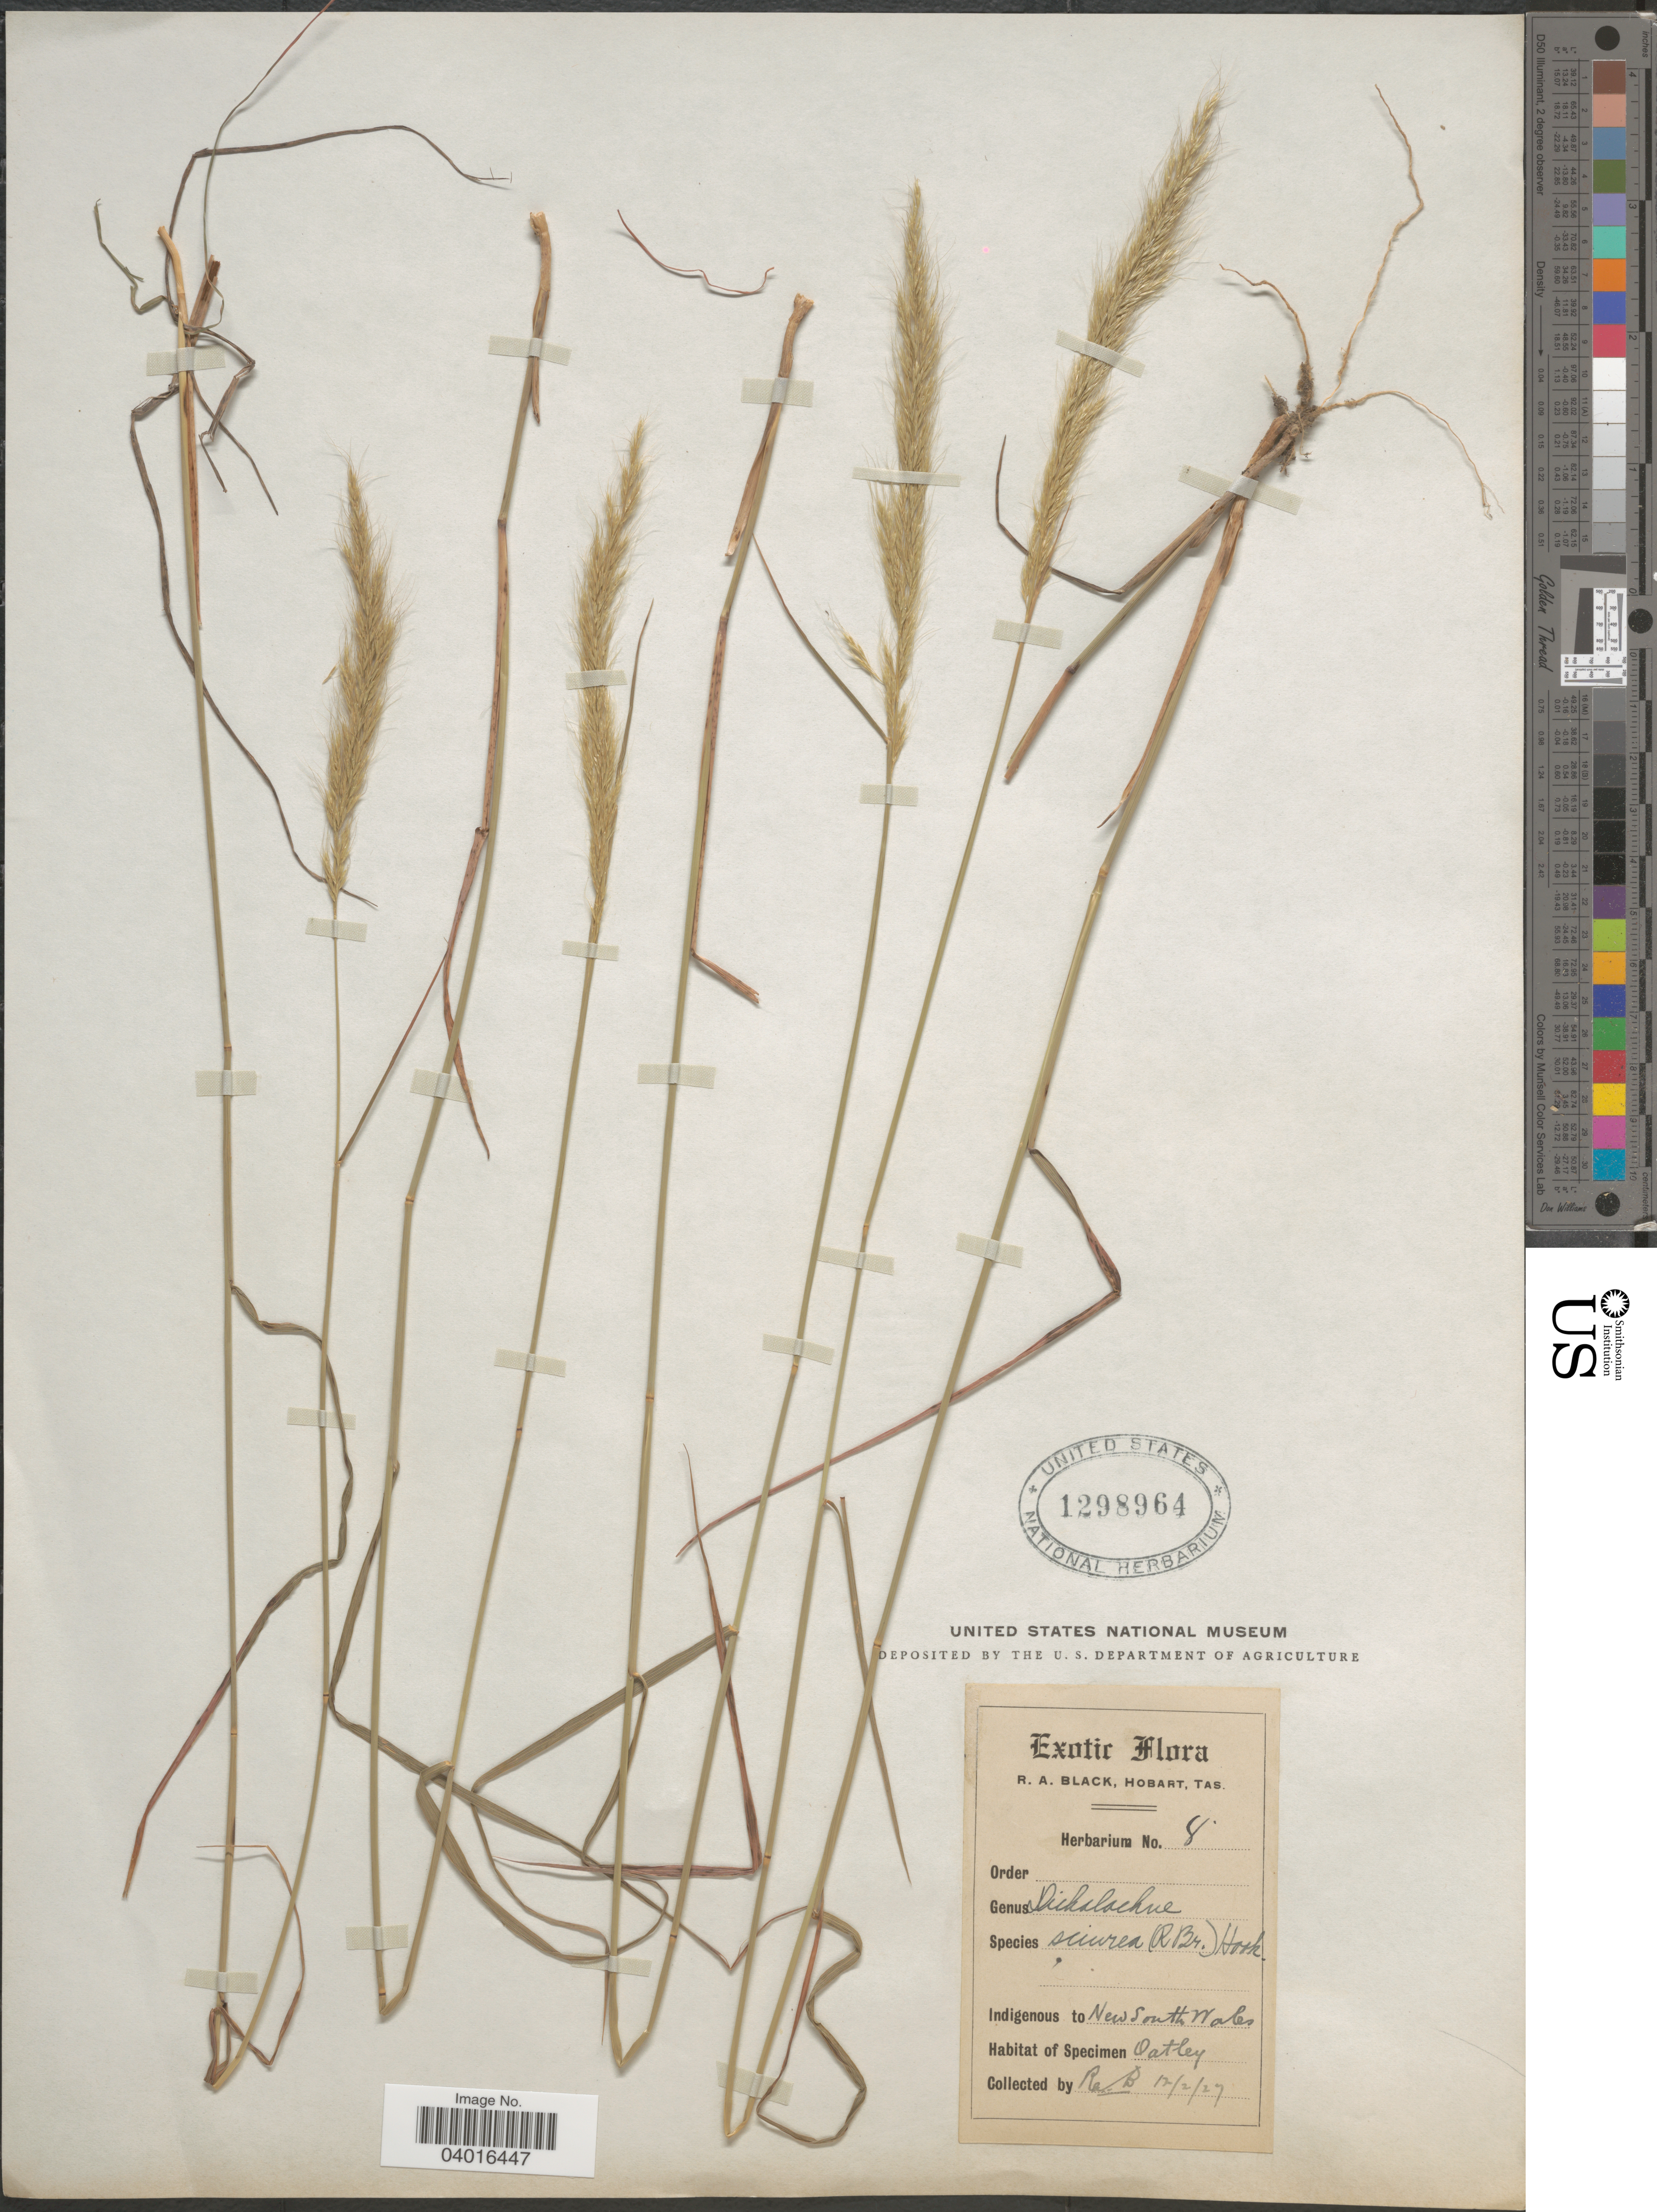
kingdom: Plantae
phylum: Tracheophyta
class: Liliopsida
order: Poales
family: Poaceae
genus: Dichelachne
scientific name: Dichelachne micrantha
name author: (Cav.) Domin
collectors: R. A. Black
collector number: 8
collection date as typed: Transcribed d/m/y: 12/2/27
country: Australia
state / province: New South Wales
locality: Oatley.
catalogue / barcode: US 1298964